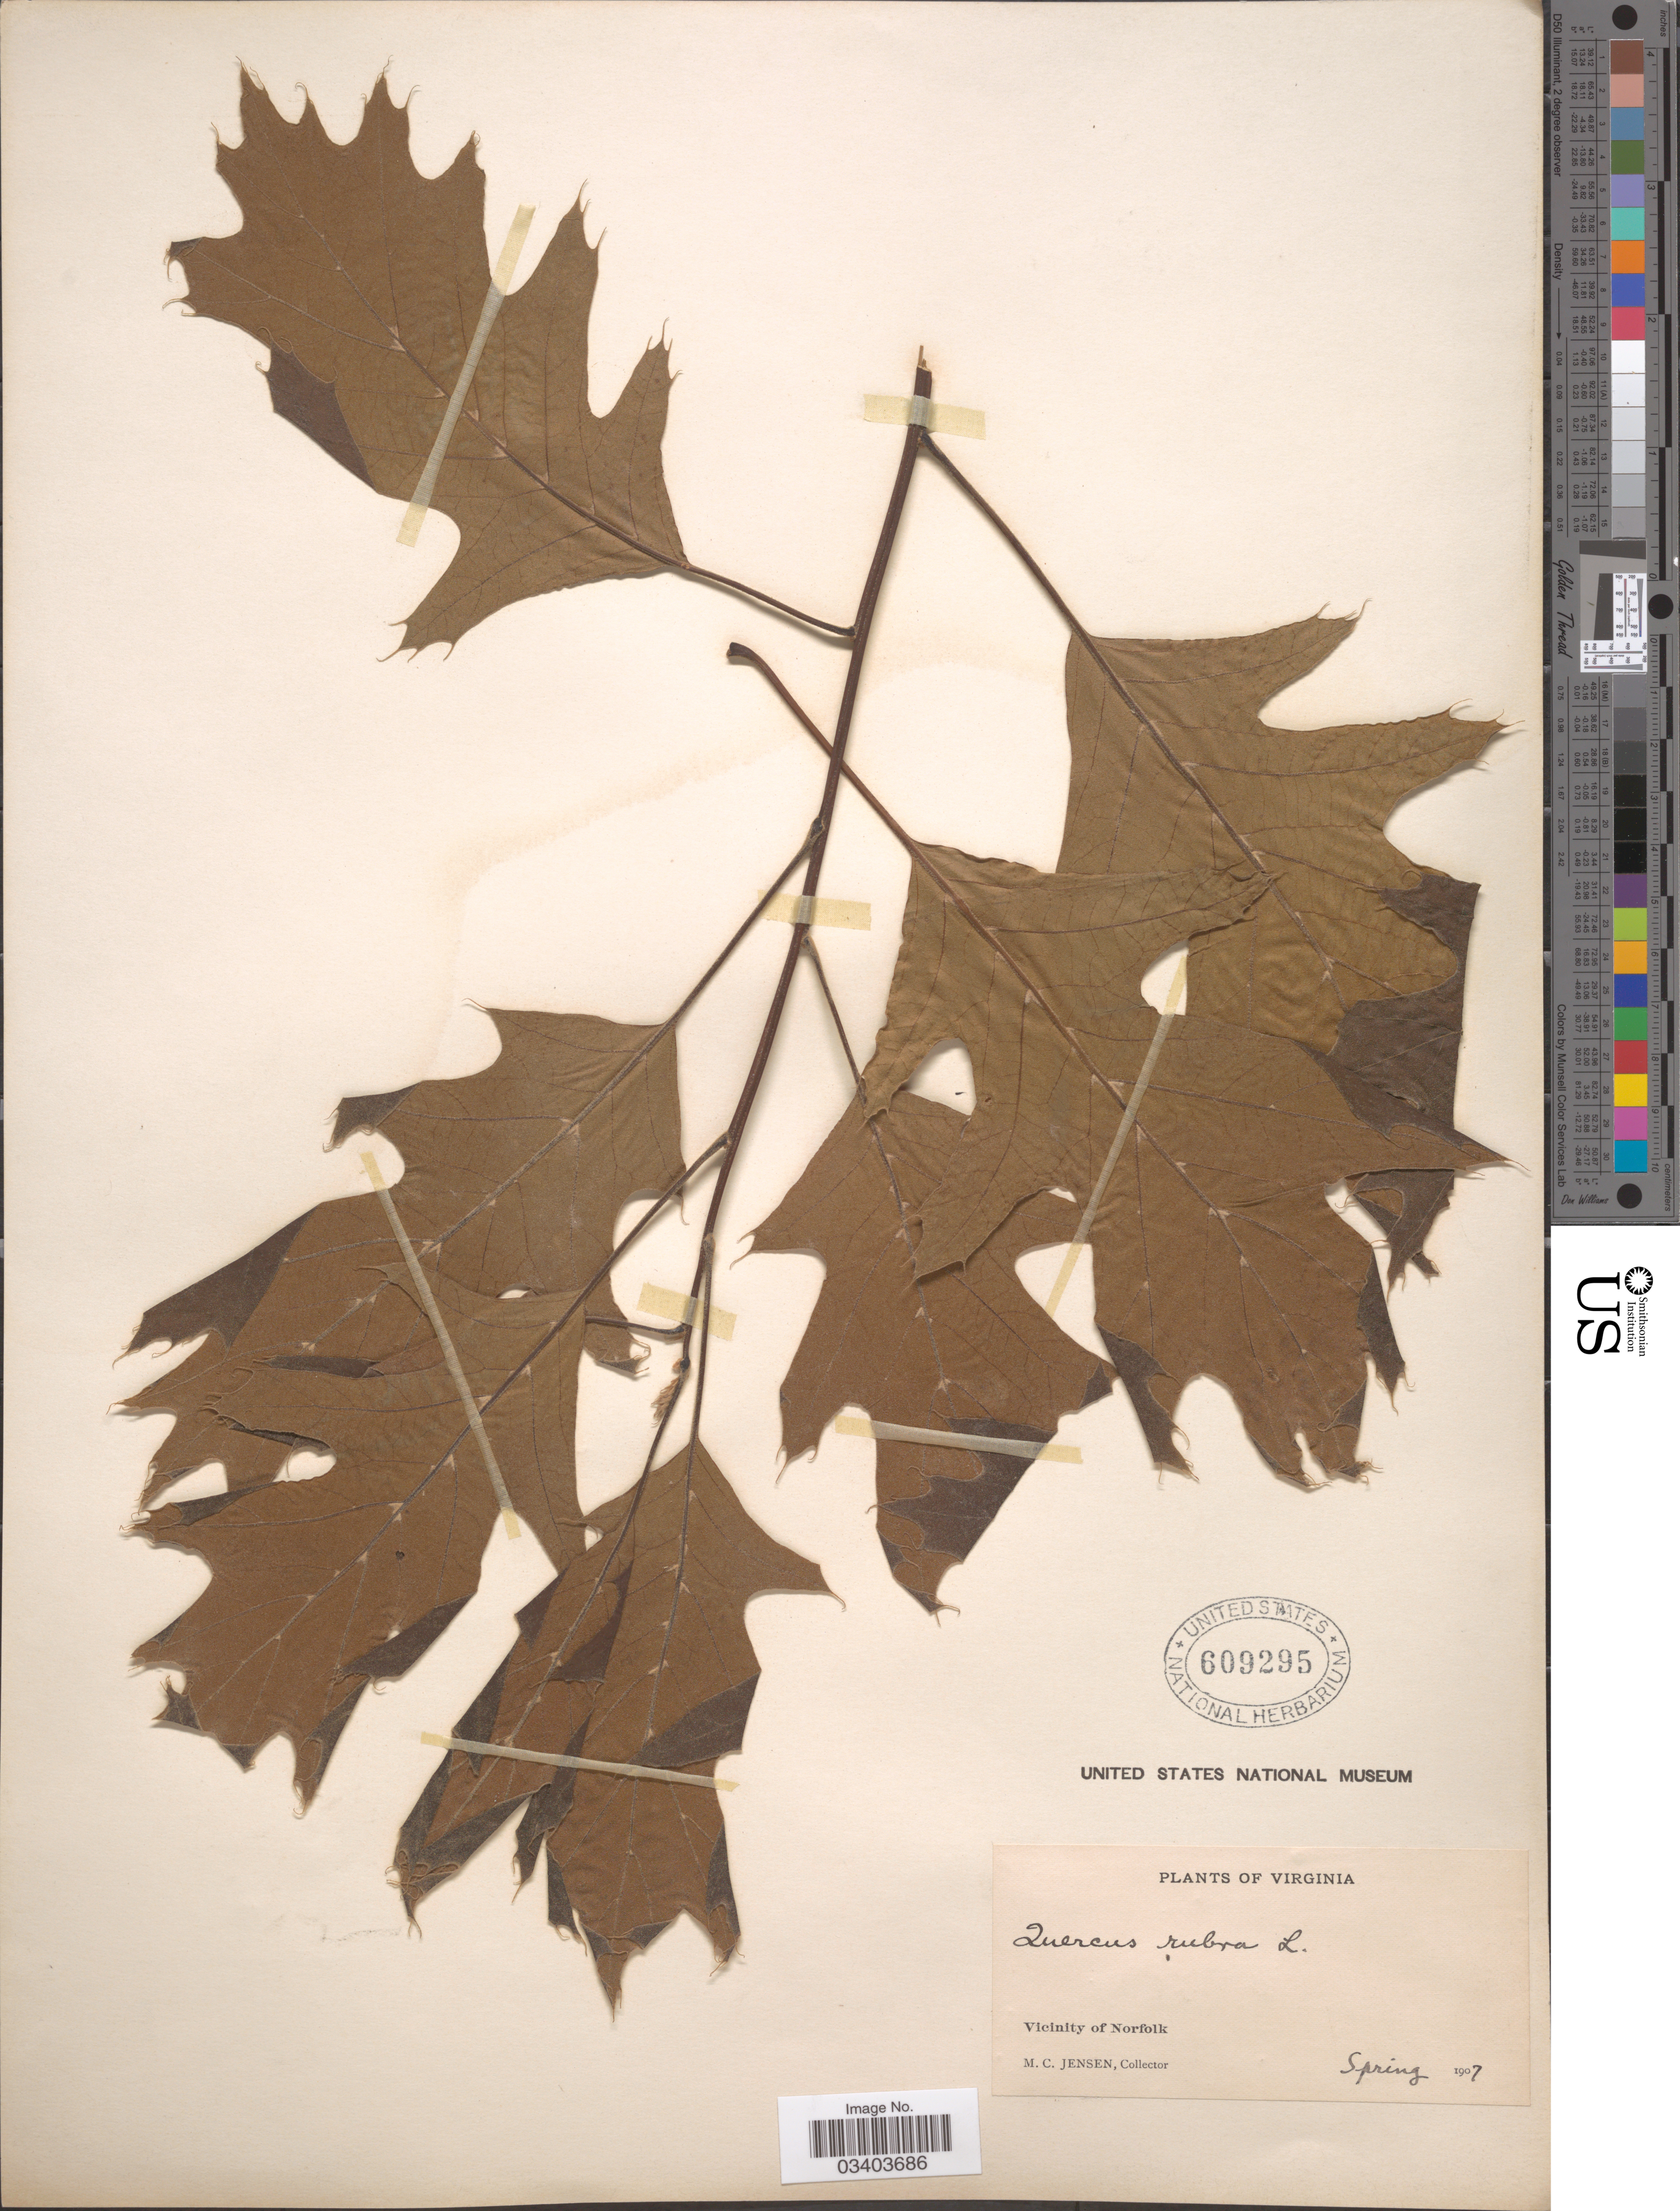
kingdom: Plantae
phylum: Tracheophyta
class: Magnoliopsida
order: Fagales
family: Fagaceae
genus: Quercus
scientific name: Quercus borealis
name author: F. Michx.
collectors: M. C. Jensen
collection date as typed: Spring 1907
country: United States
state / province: Virginia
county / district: City of Norfolk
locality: Vicinity of Norfolk.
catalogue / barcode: US 609295